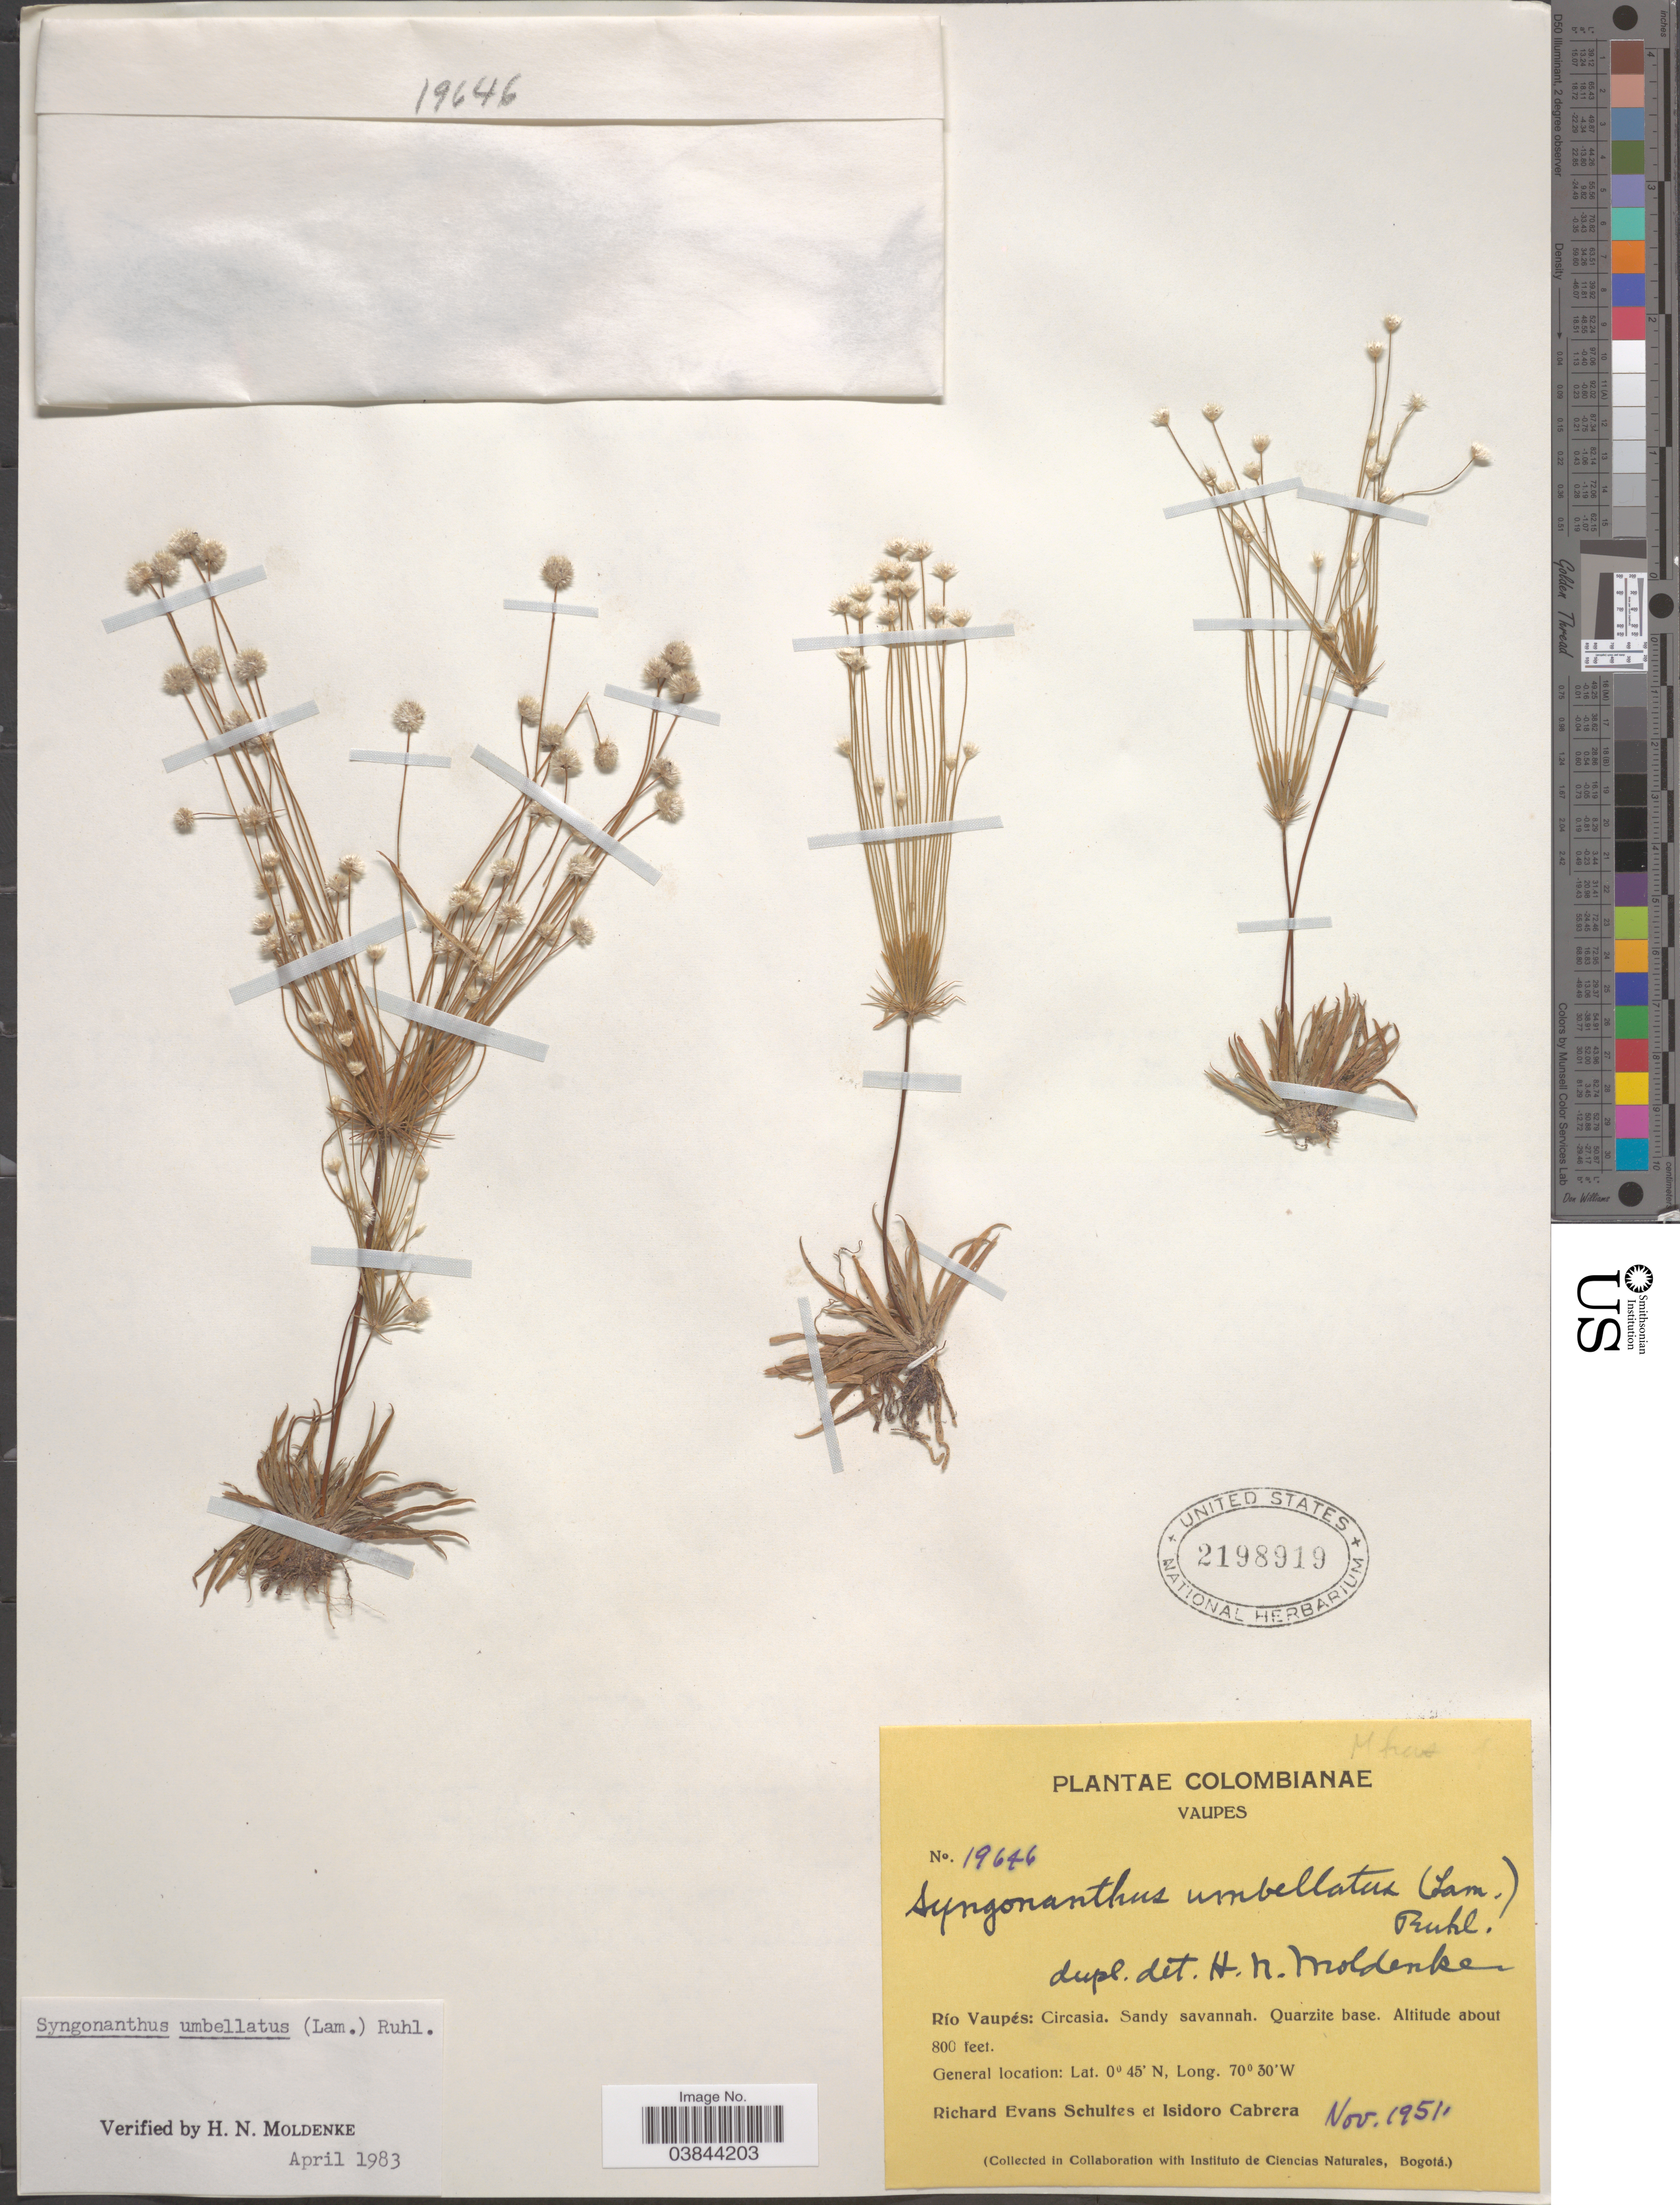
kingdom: Plantae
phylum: Tracheophyta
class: Liliopsida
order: Poales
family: Eriocaulaceae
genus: Syngonanthus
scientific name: Syngonanthus umbellatus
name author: (Lam.) Ruhland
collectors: R. E. Schultes & I. Cabrera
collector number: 19646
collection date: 1951-11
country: Colombia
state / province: Vaupés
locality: Río Vaupés: Circasia. Quarzite base.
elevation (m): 244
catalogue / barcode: US 2198919